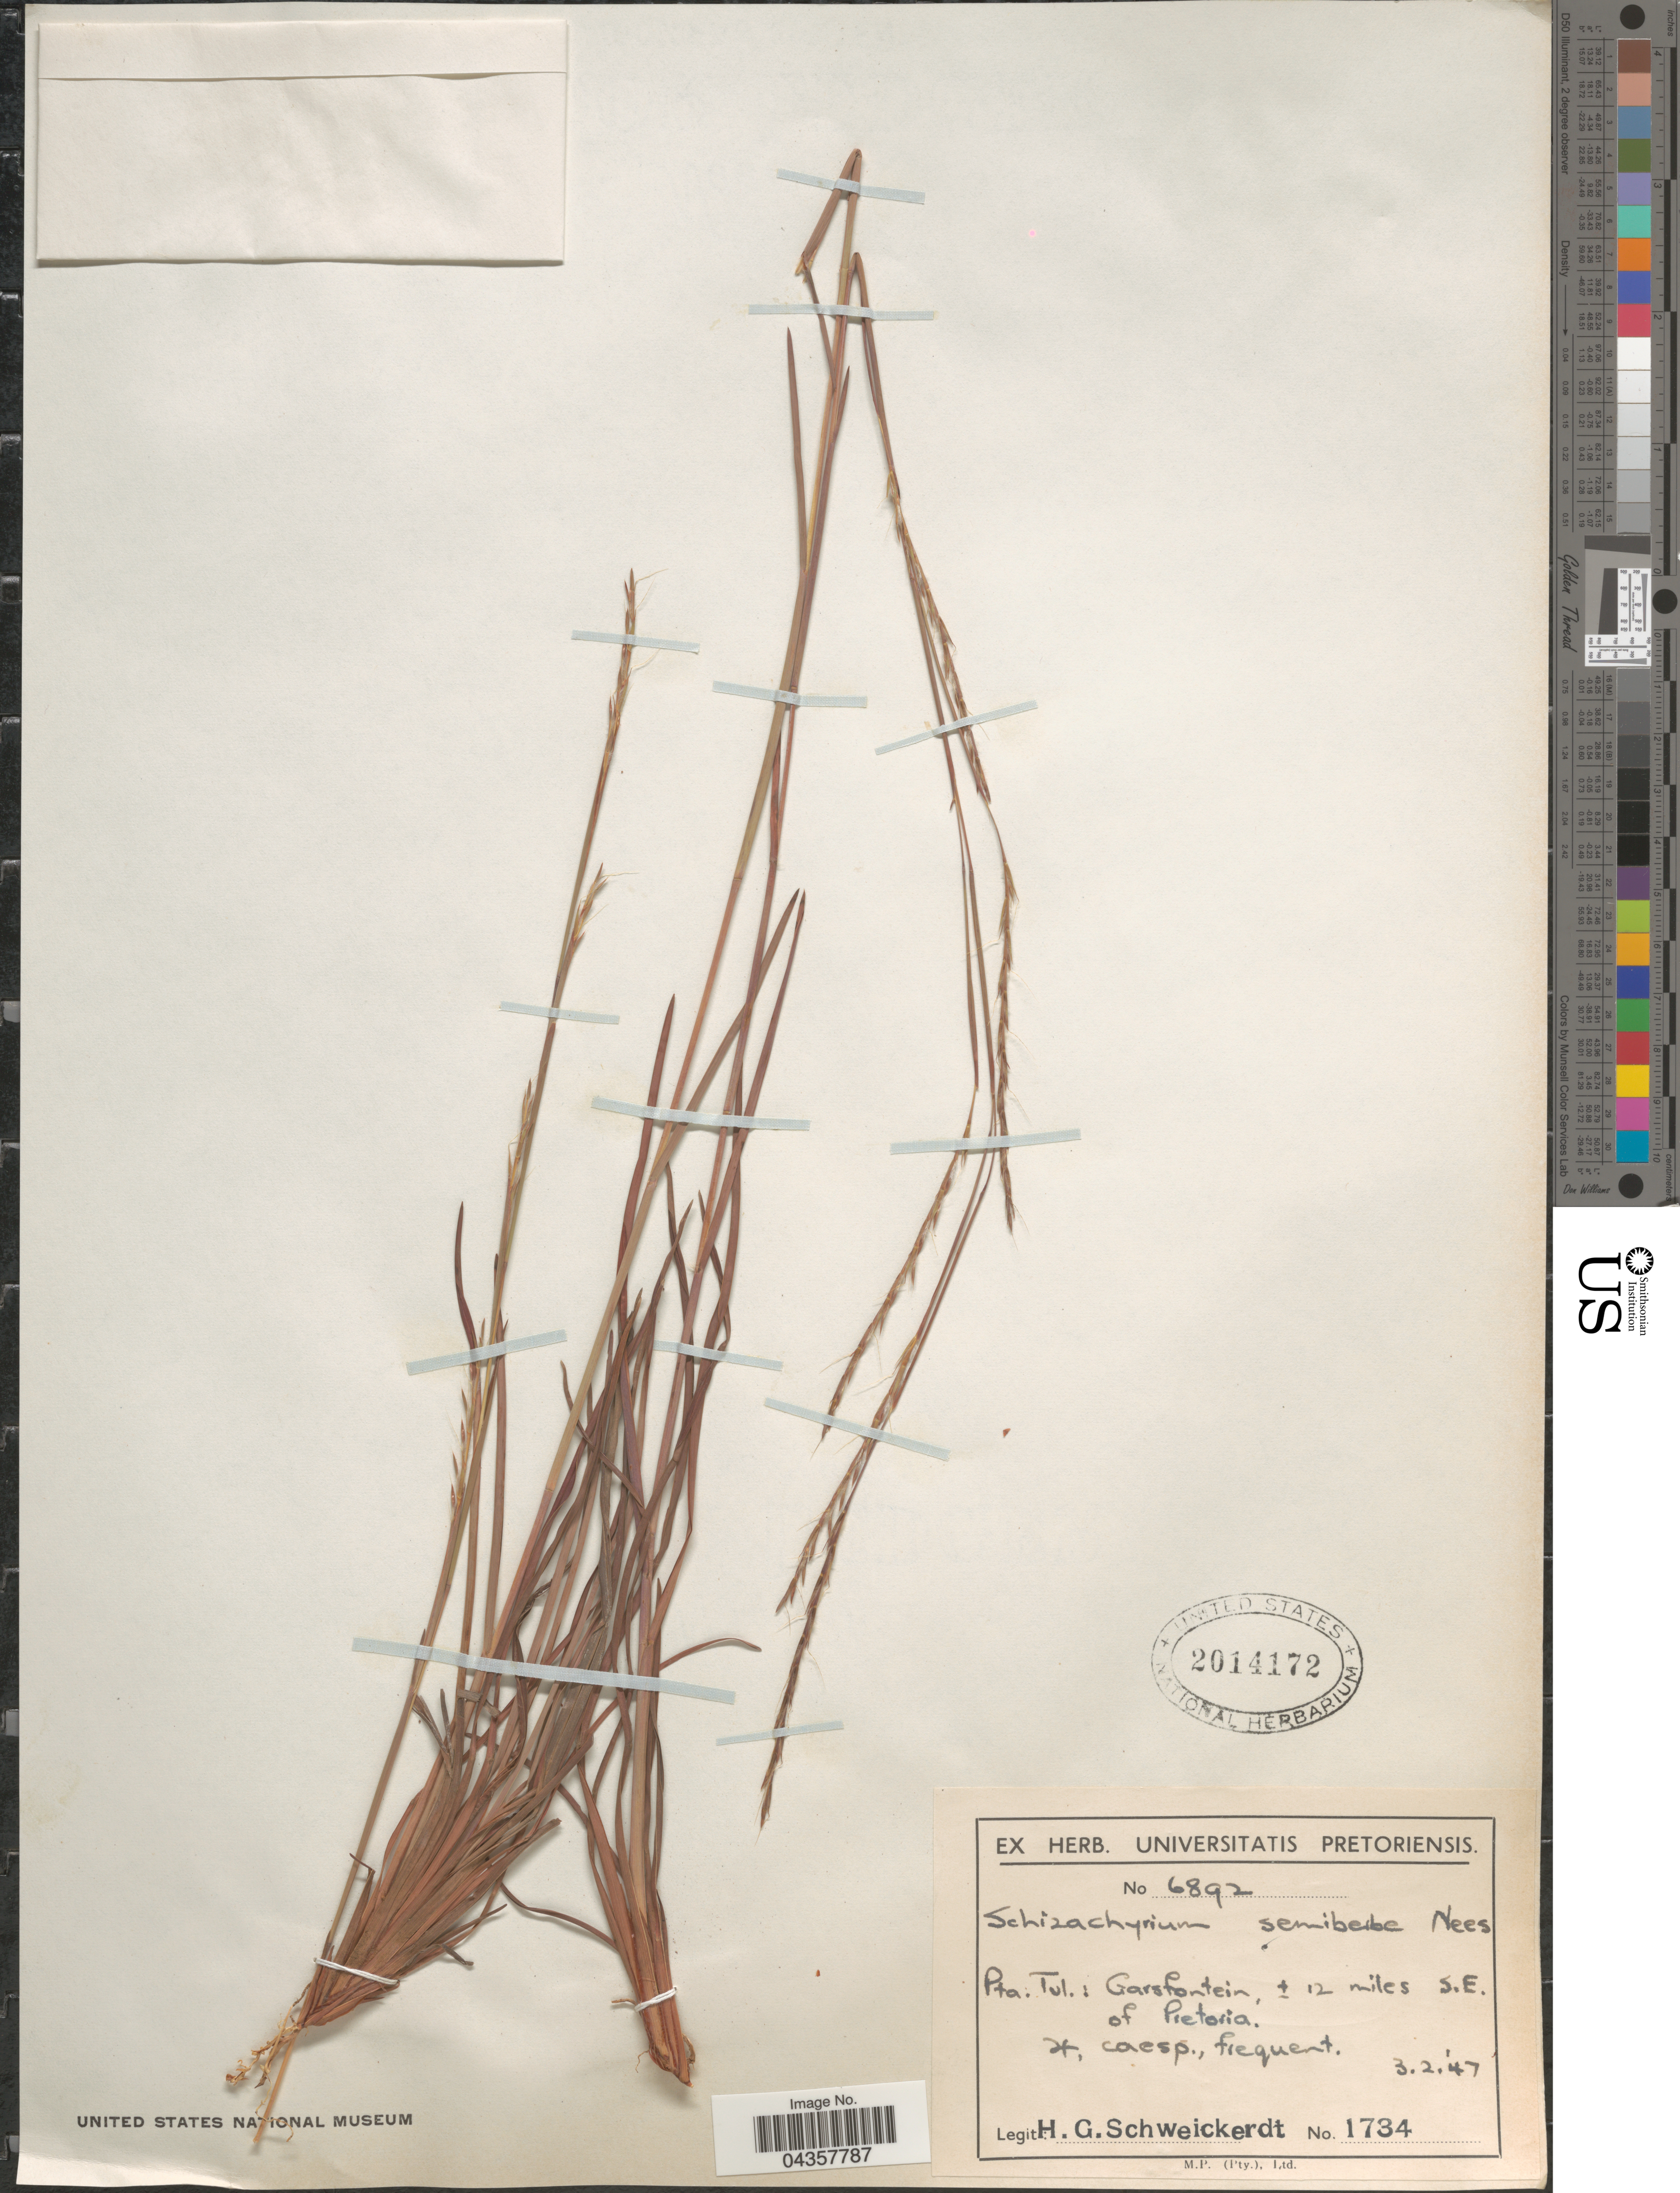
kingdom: Plantae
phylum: Tracheophyta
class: Liliopsida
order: Poales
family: Poaceae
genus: Schizachyrium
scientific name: Schizachyrium sanguineum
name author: (Retz.) Alston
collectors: H. Schweickerdt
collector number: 1734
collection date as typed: Transcribed d/m/y: 3/2/47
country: South Africa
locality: Pta. Tvl.: Garsfontein, ± 12 miles S.E. of Pretoria.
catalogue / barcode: US 2014172